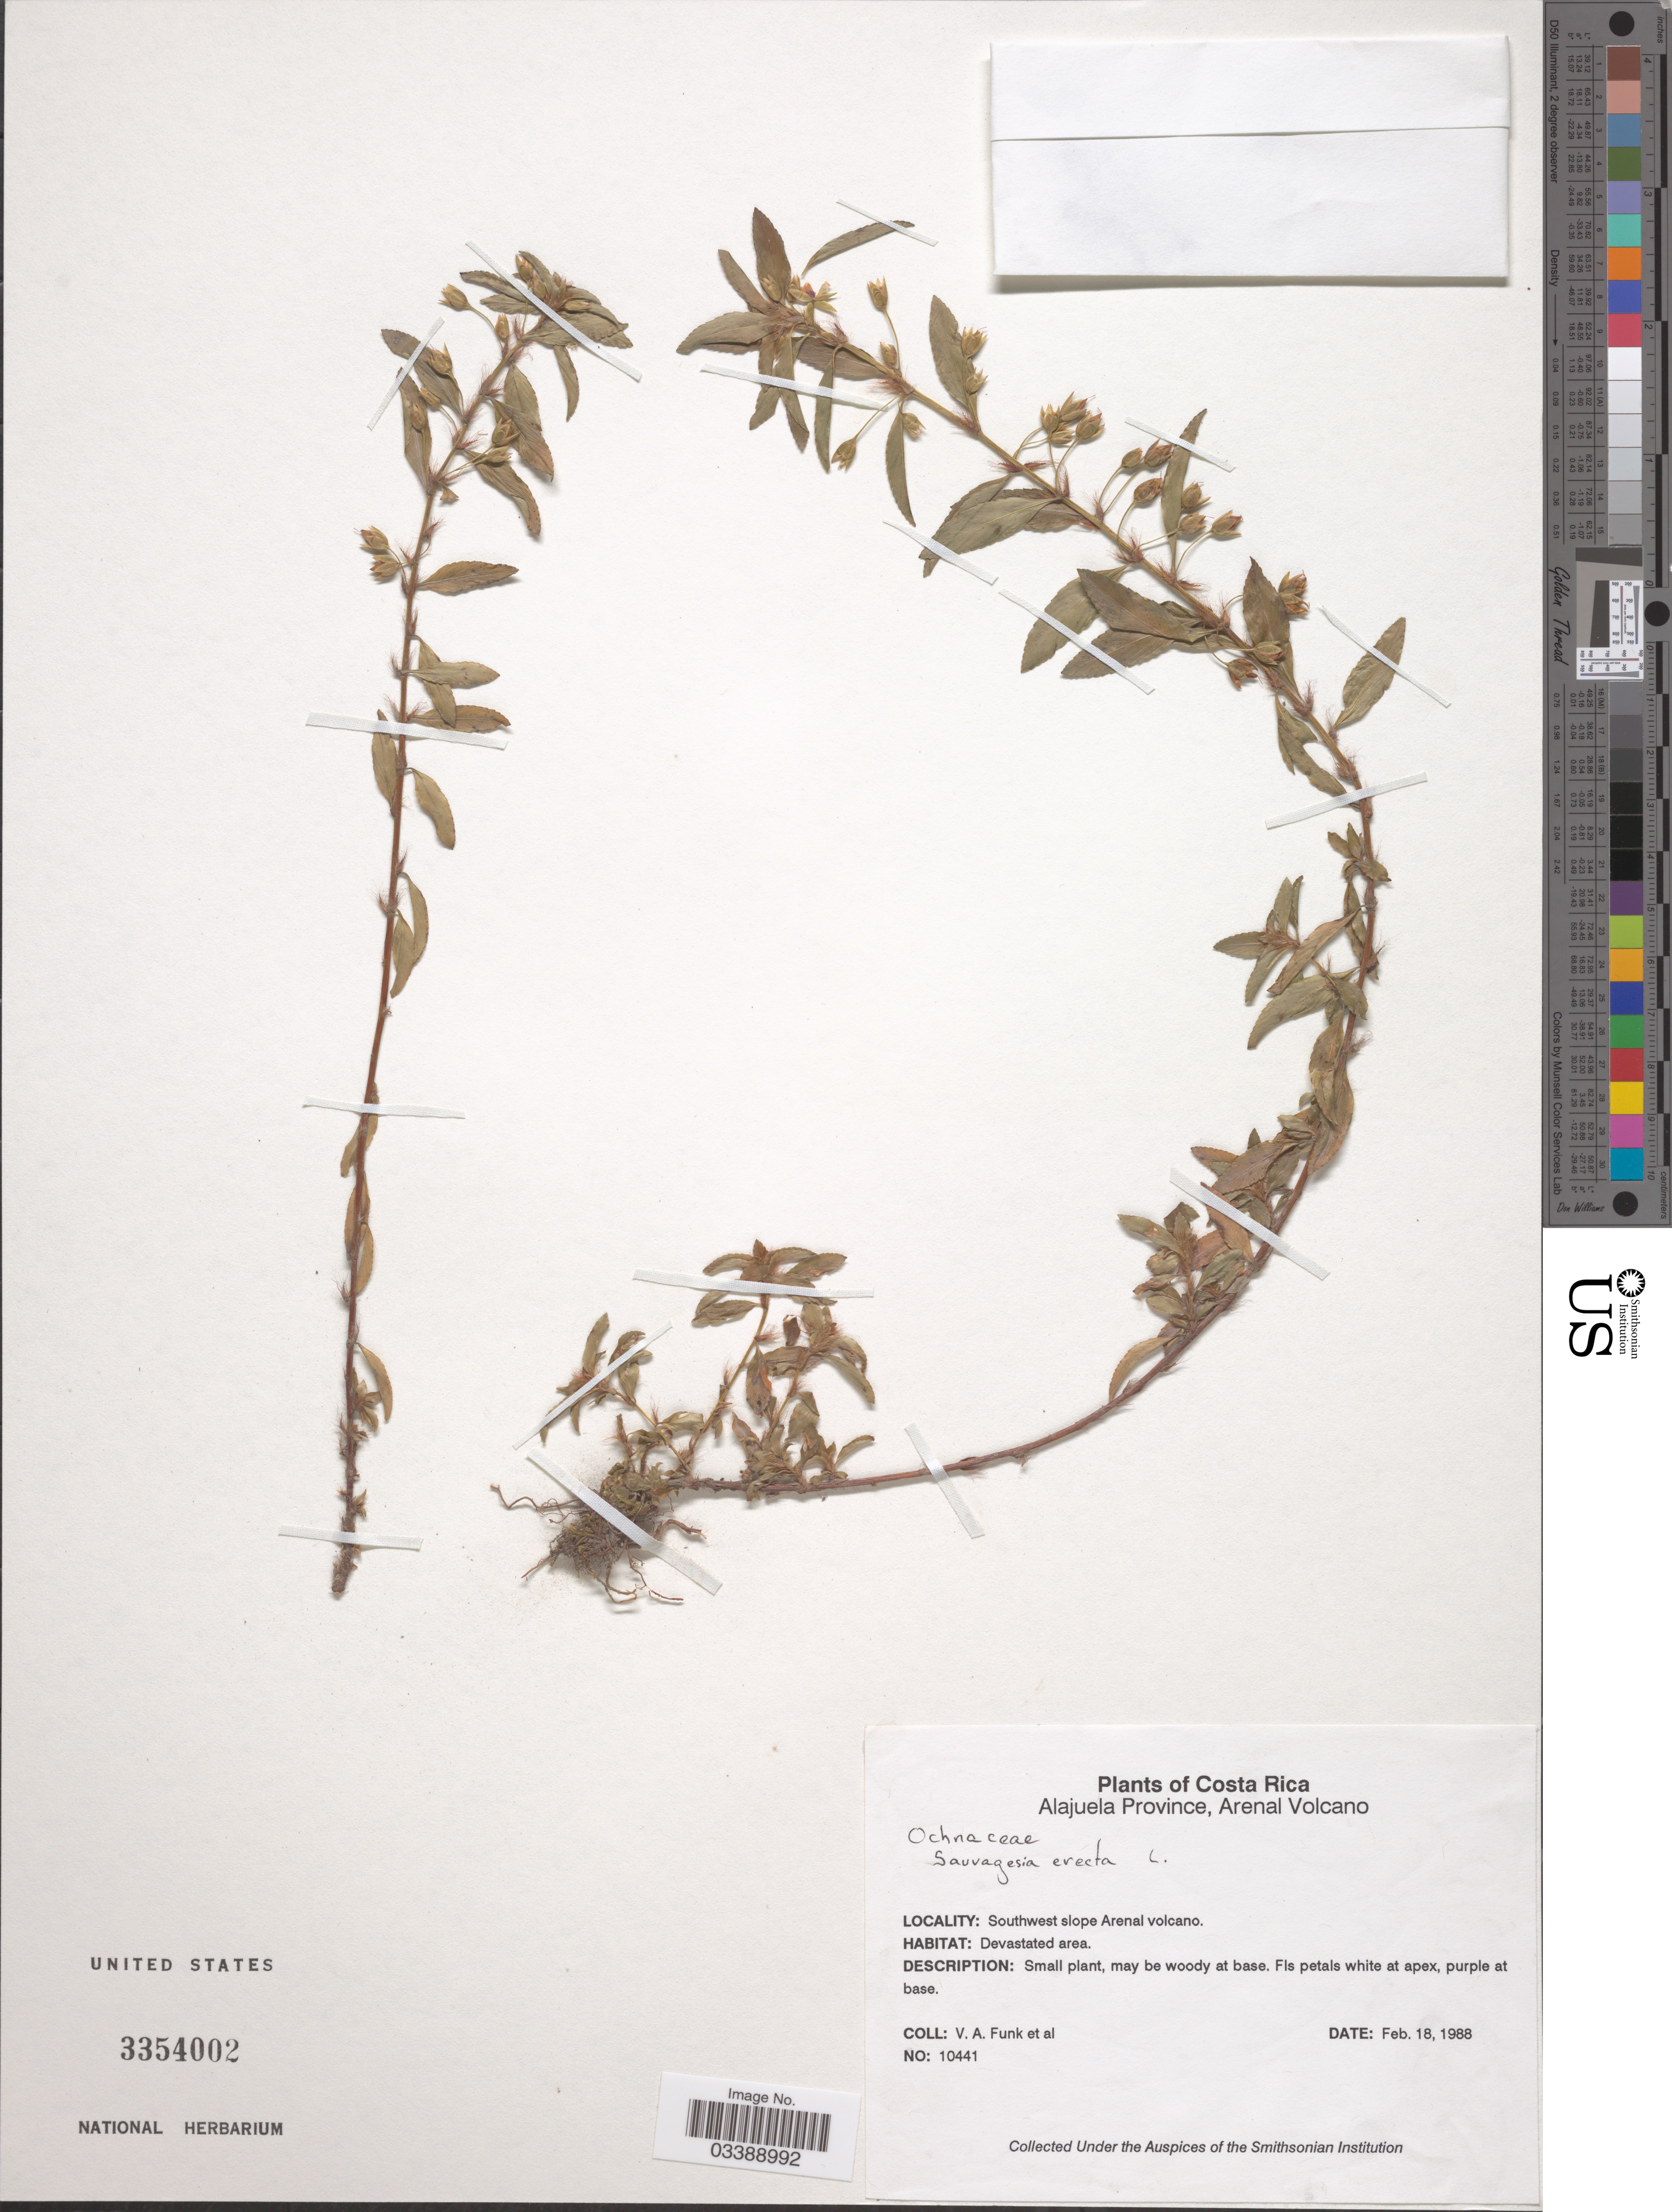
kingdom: Plantae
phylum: Tracheophyta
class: Magnoliopsida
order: Malpighiales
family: Ochnaceae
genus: Sauvagesia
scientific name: Sauvagesia erecta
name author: L.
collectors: V. Funk & et al.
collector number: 10441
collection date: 1988-02-18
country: Costa Rica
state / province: Alajuela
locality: Arenal Volcano. Southwest slope Arenal volcano.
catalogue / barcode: US 3354002